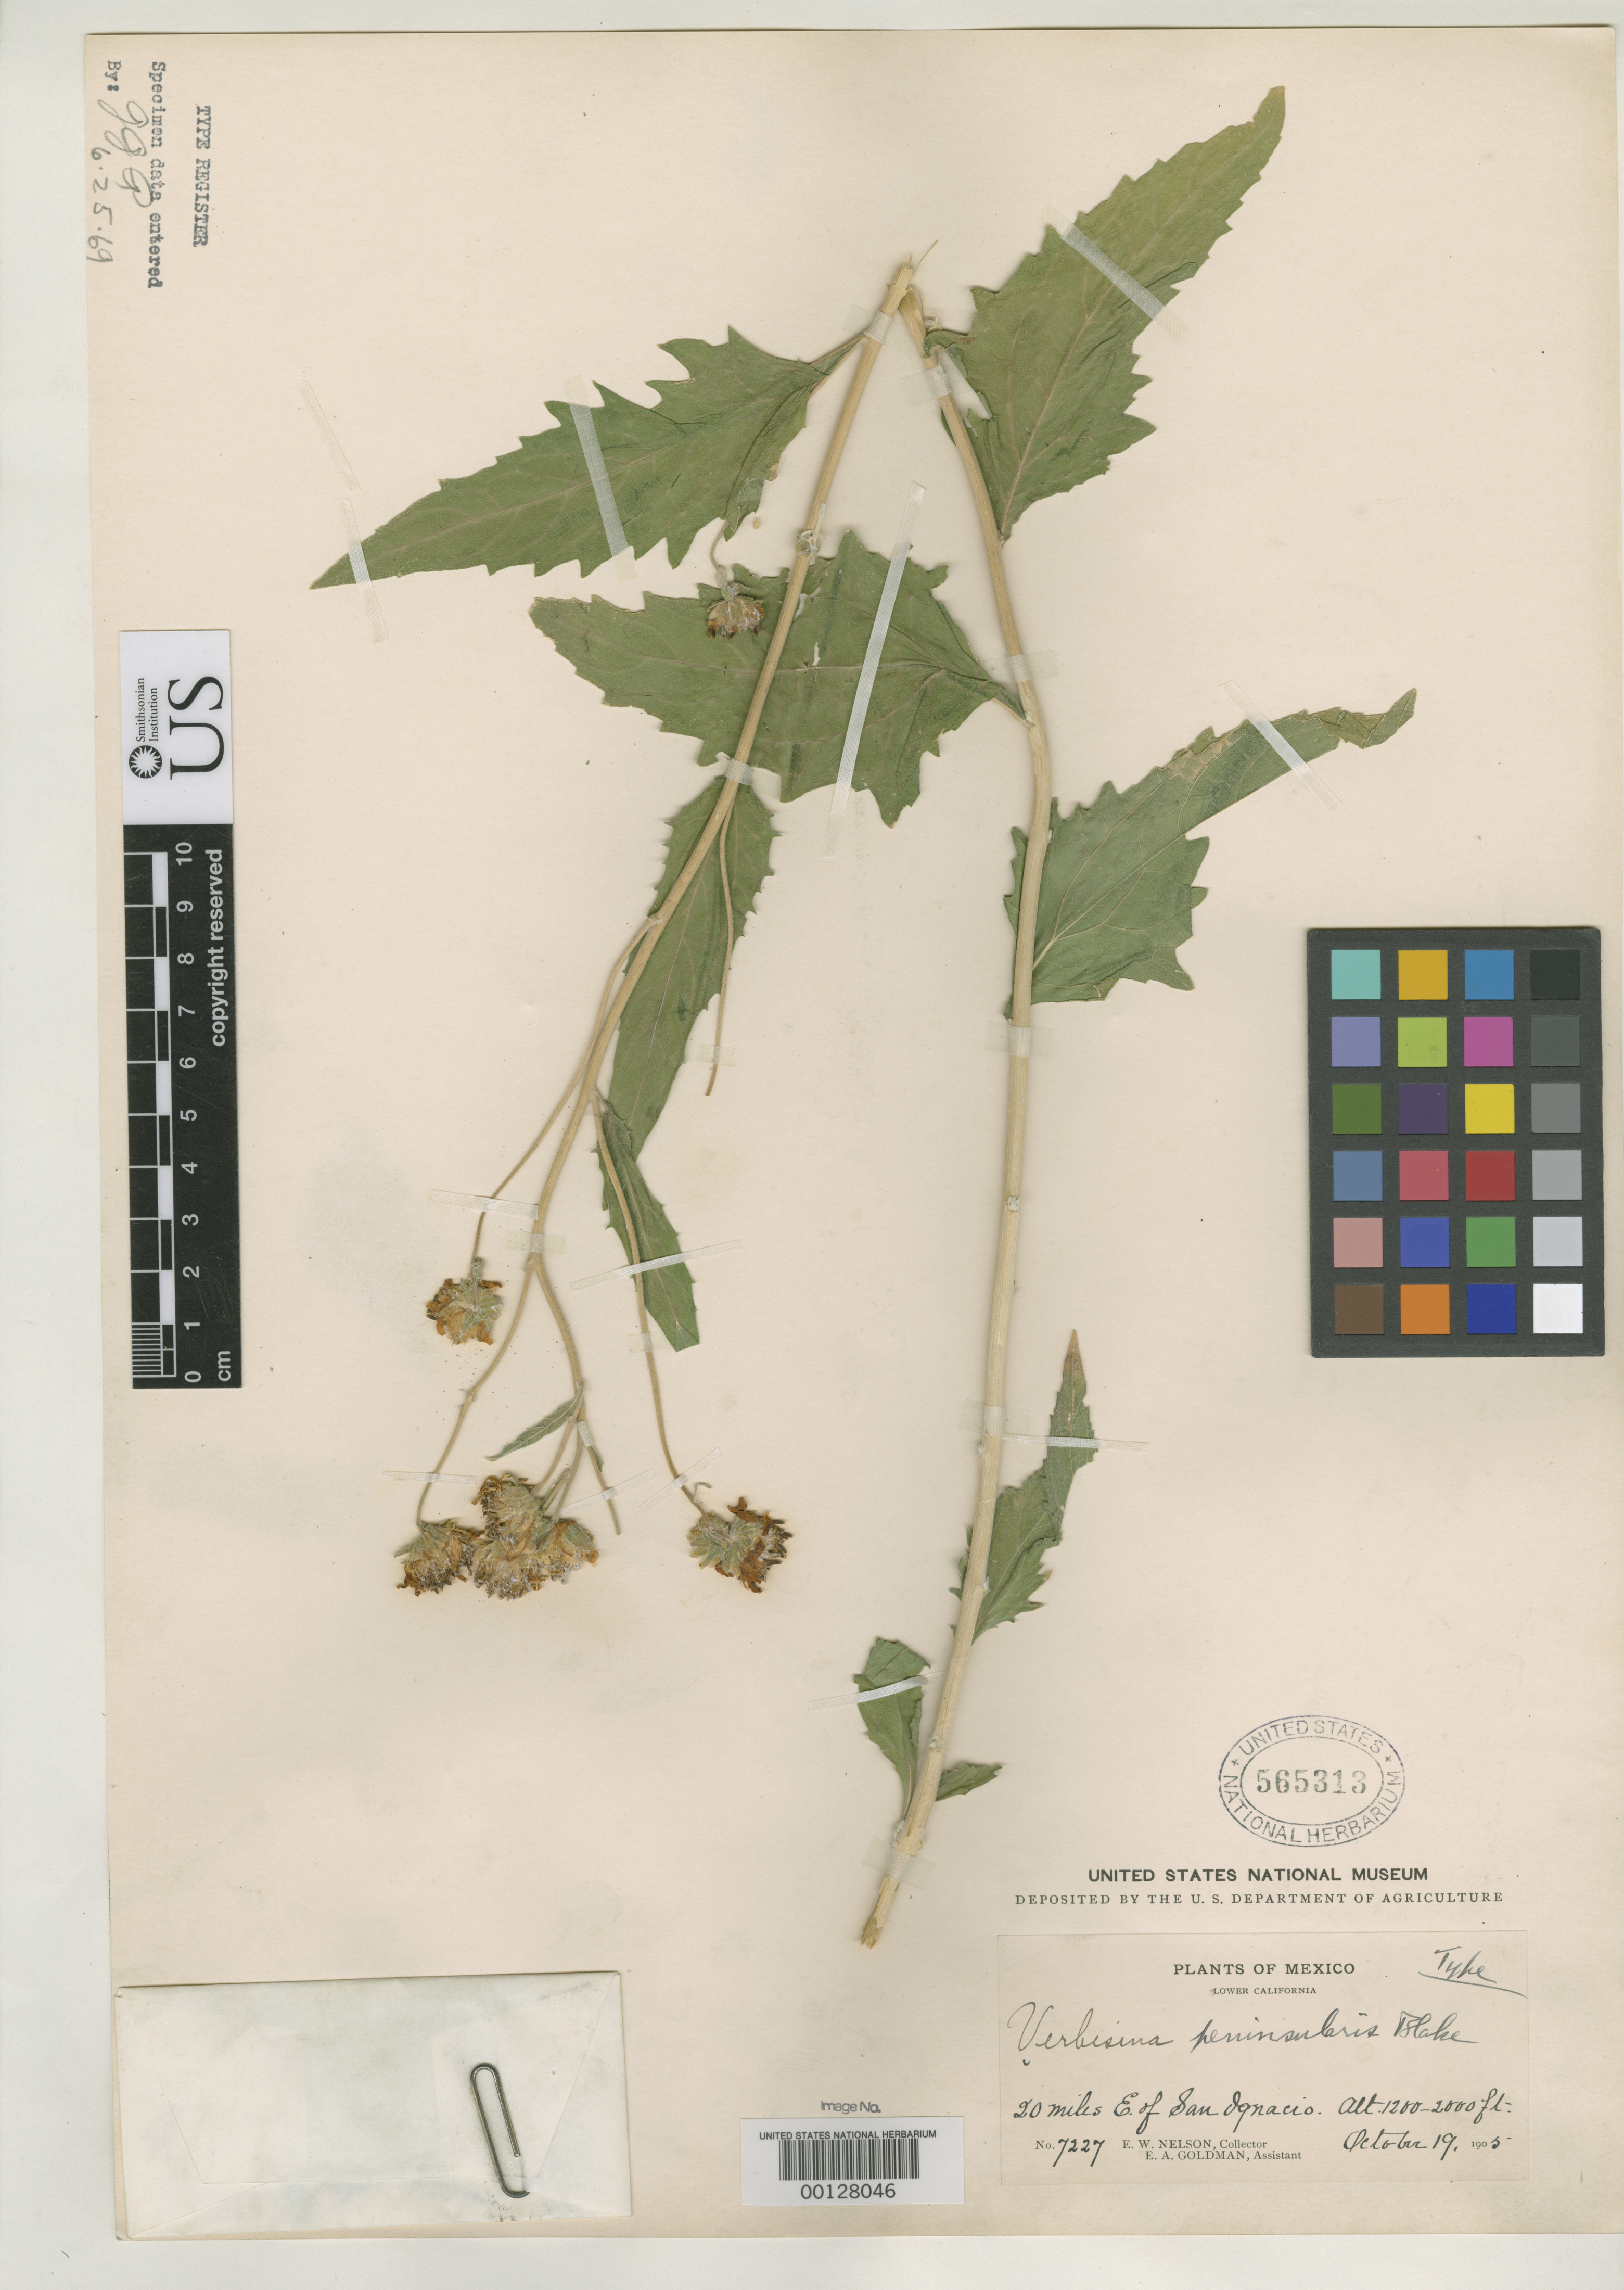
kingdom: Plantae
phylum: Tracheophyta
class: Magnoliopsida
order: Asterales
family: Asteraceae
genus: Verbesina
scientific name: Verbesina peninsularis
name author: S.F. Blake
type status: Holotype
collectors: E. W. Nelson & E. A. Goldman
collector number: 7227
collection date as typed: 19 Oct 1905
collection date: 1905-10-19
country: Mexico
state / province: Baja California Sur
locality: East of San Ignacio.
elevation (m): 365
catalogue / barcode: US 565313